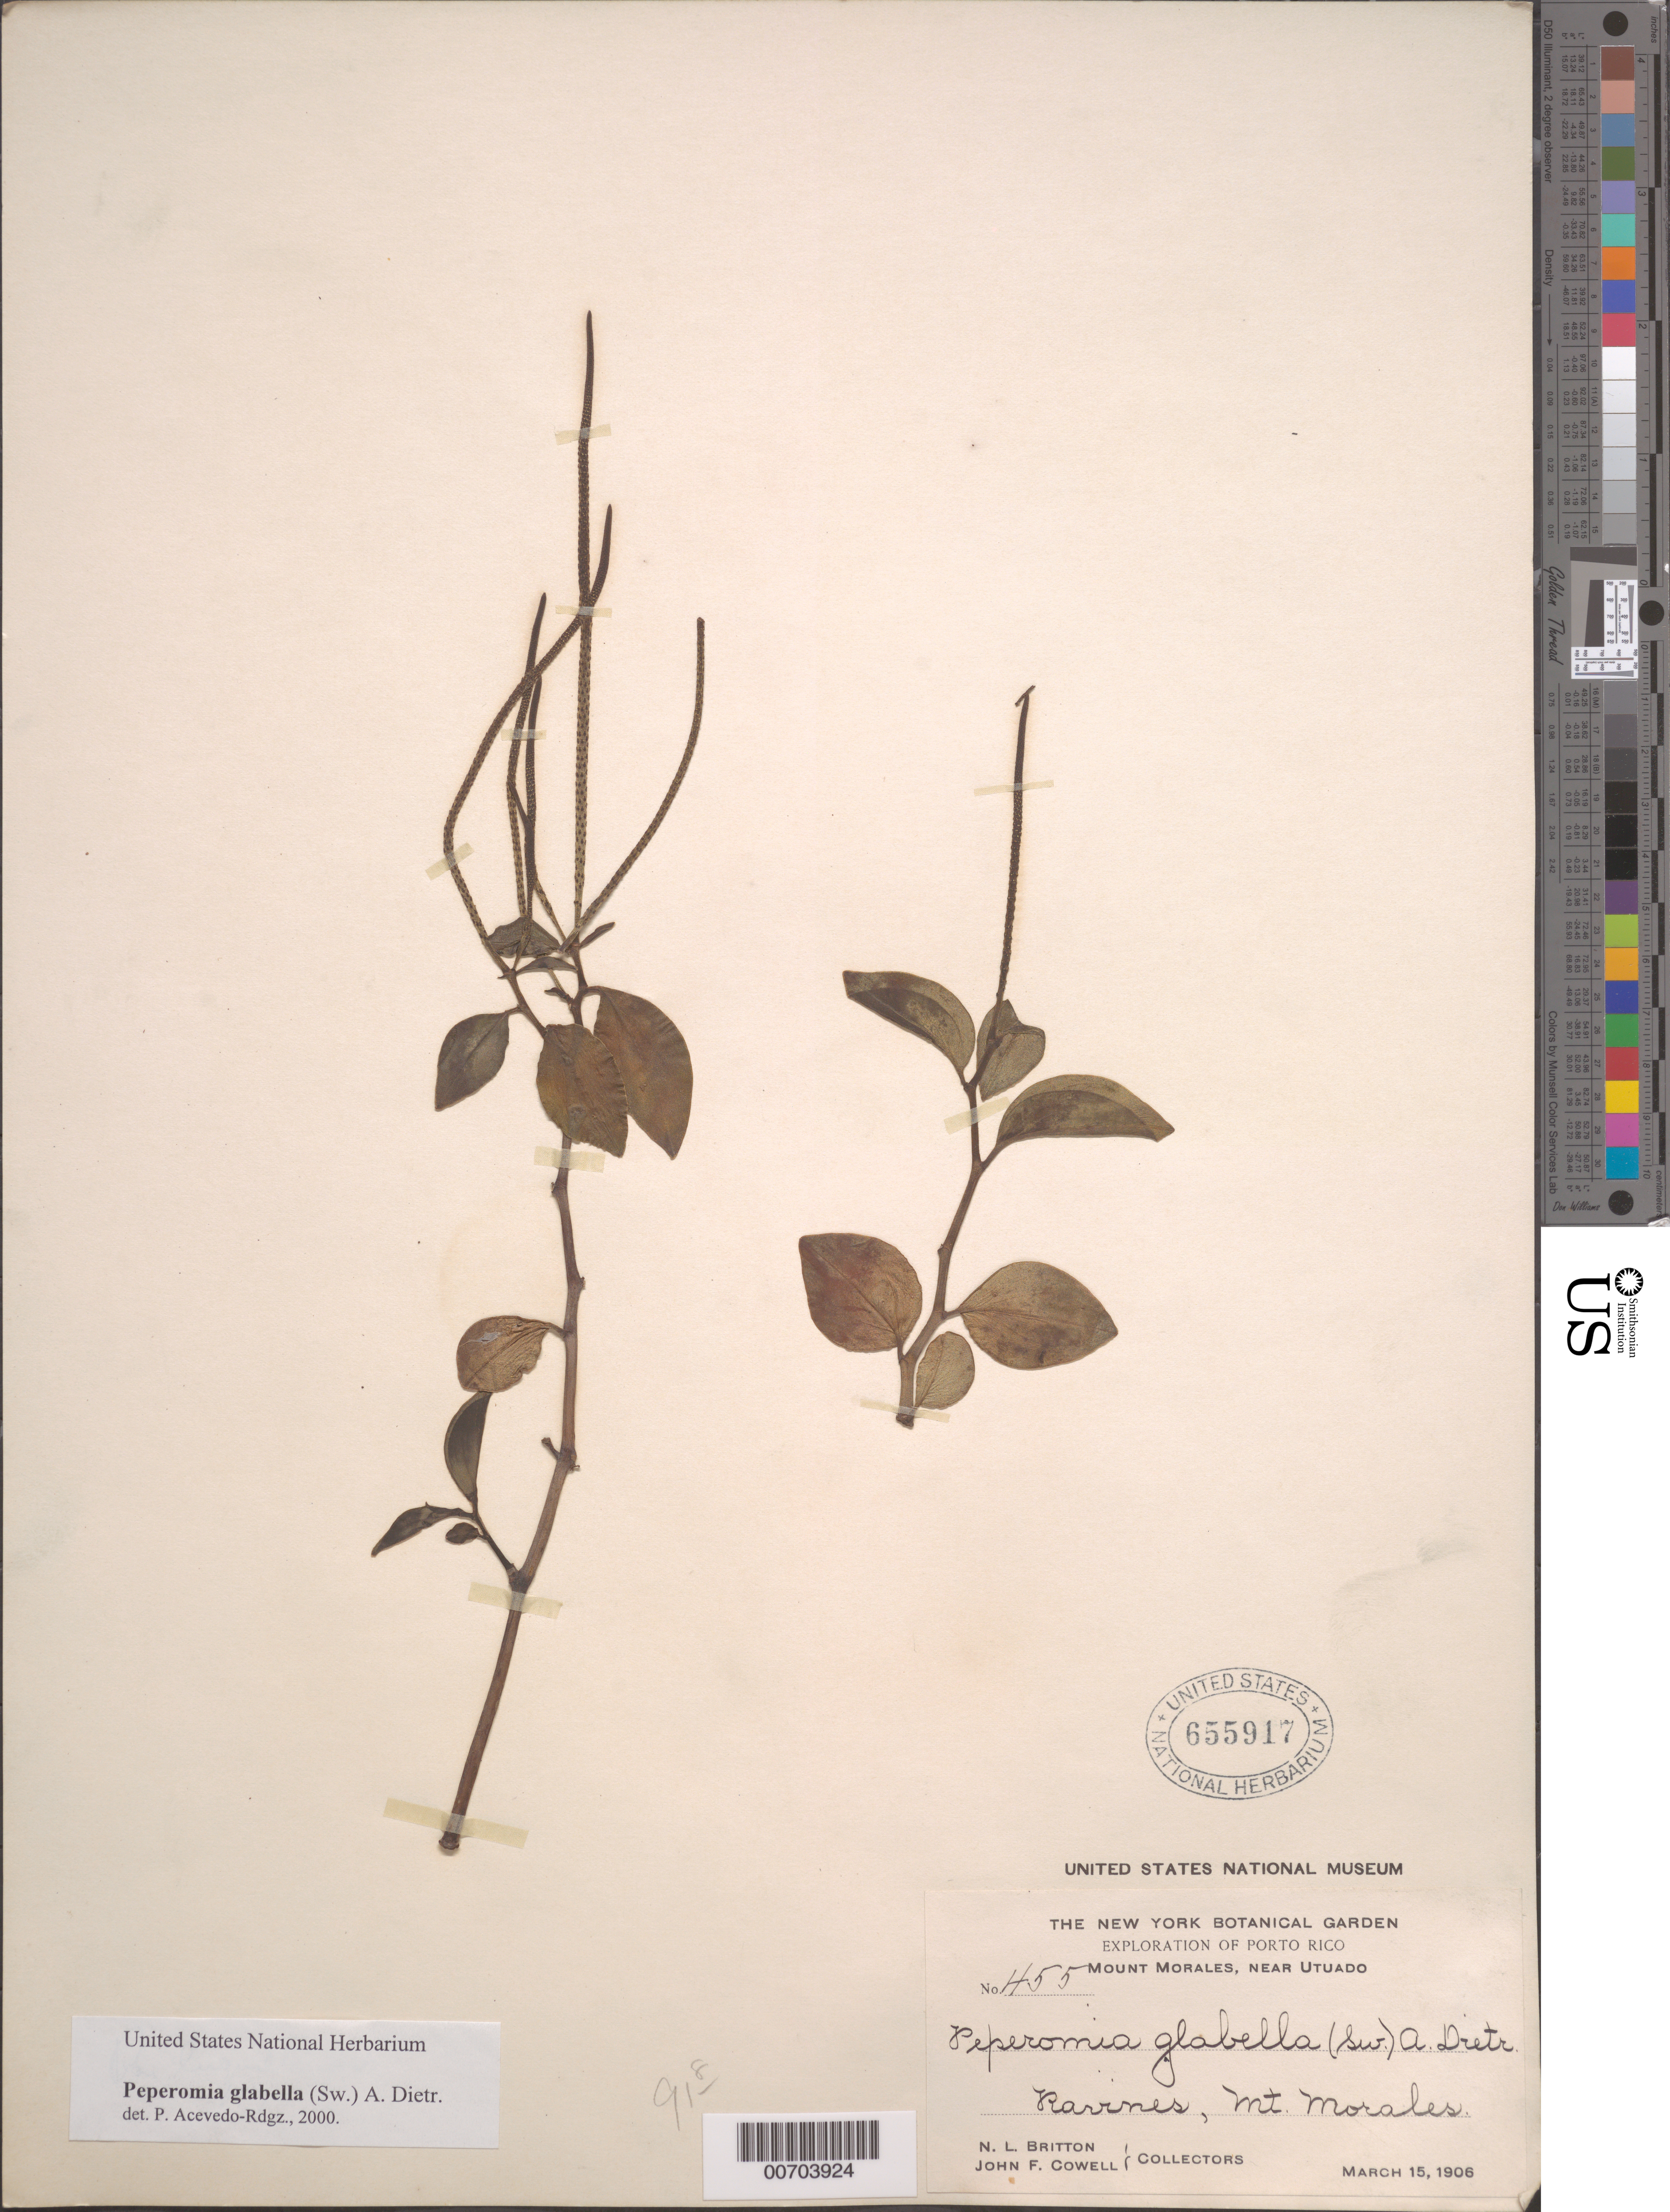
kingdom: Plantae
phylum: Tracheophyta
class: Magnoliopsida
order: Piperales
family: Piperaceae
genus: Peperomia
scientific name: Peperomia glabella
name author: (Sw.) A. Dietr.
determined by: Acevedo-Rodríguez, P., (BOT), Smithsonian Institution - National Museum of Natural History (UNITED STATES)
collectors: N. Britton & J. F. Cowell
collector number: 455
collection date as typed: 15 Mar 1906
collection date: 1906-03-15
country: Puerto Rico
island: Greater Antilles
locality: Mount Morales, Utuado, vic of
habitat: ravines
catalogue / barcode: US 655917